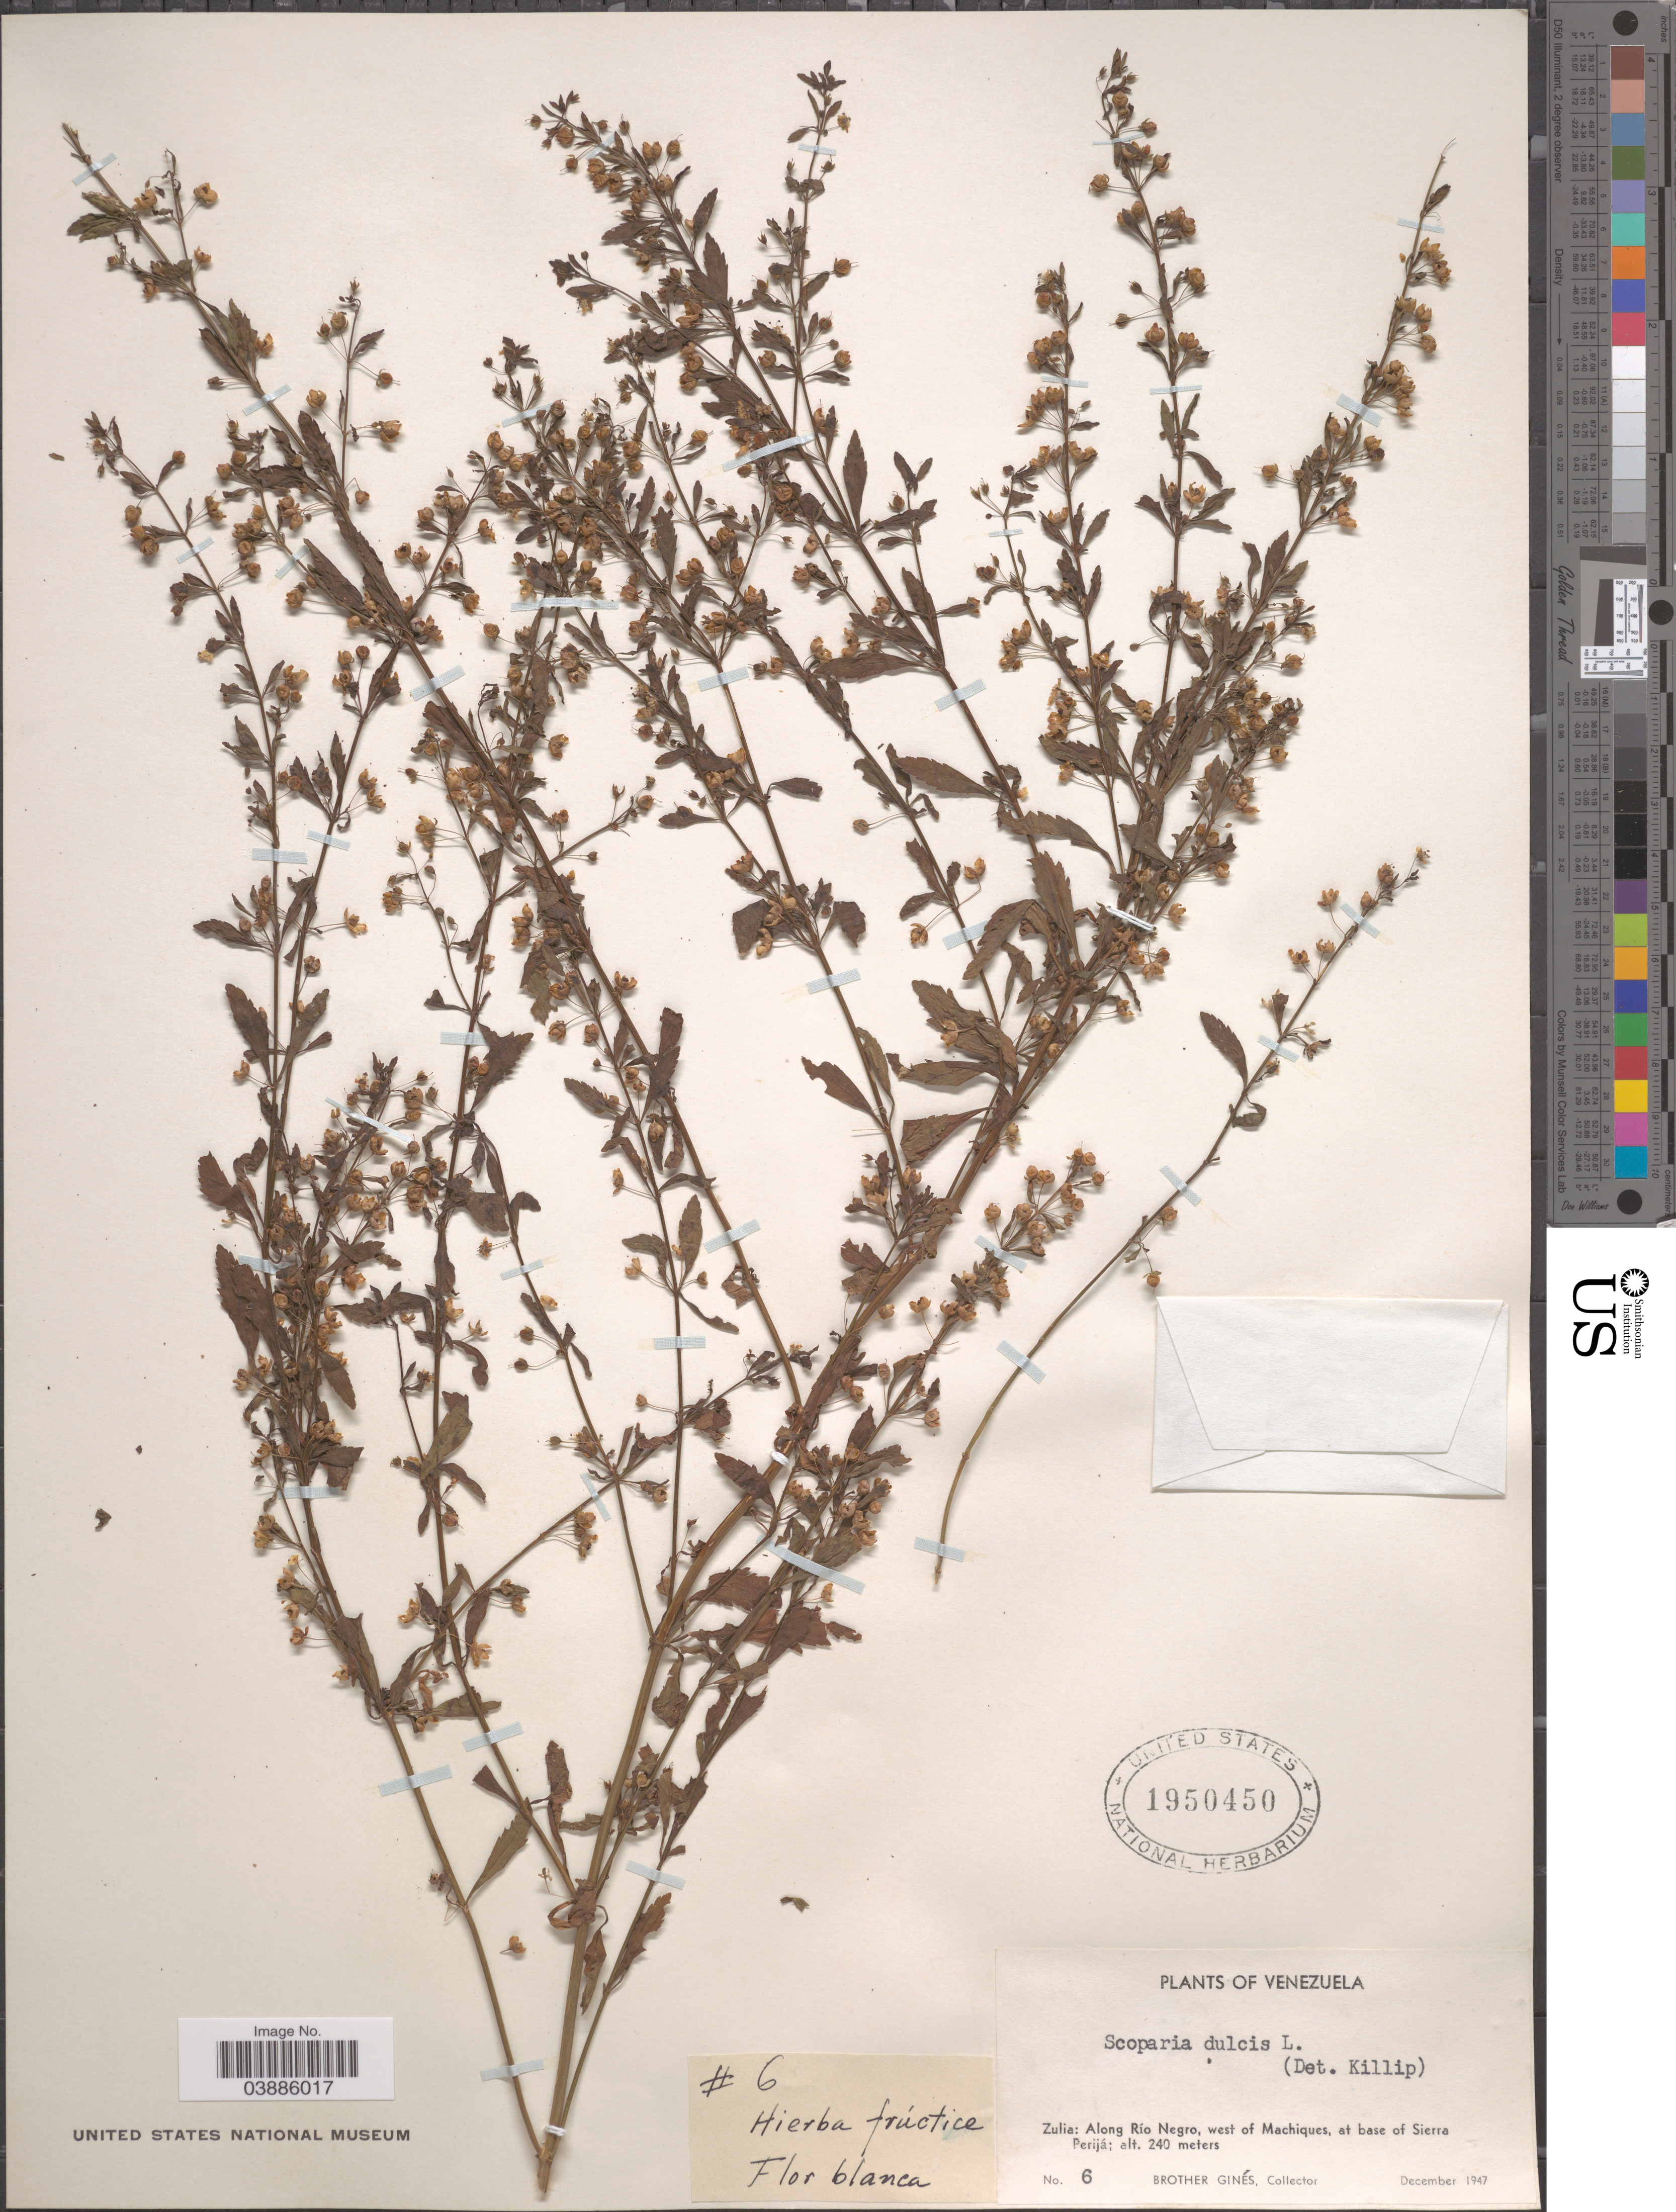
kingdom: Plantae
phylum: Tracheophyta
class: Magnoliopsida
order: Lamiales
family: Plantaginaceae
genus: Scoparia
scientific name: Scoparia dulcis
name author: L.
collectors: Bro. Gines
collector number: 6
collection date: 1947-12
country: Venezuela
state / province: Zulia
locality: Along Río Negro, west of Machiques, at base of Sierra Perijá.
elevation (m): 240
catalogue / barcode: US 1950450